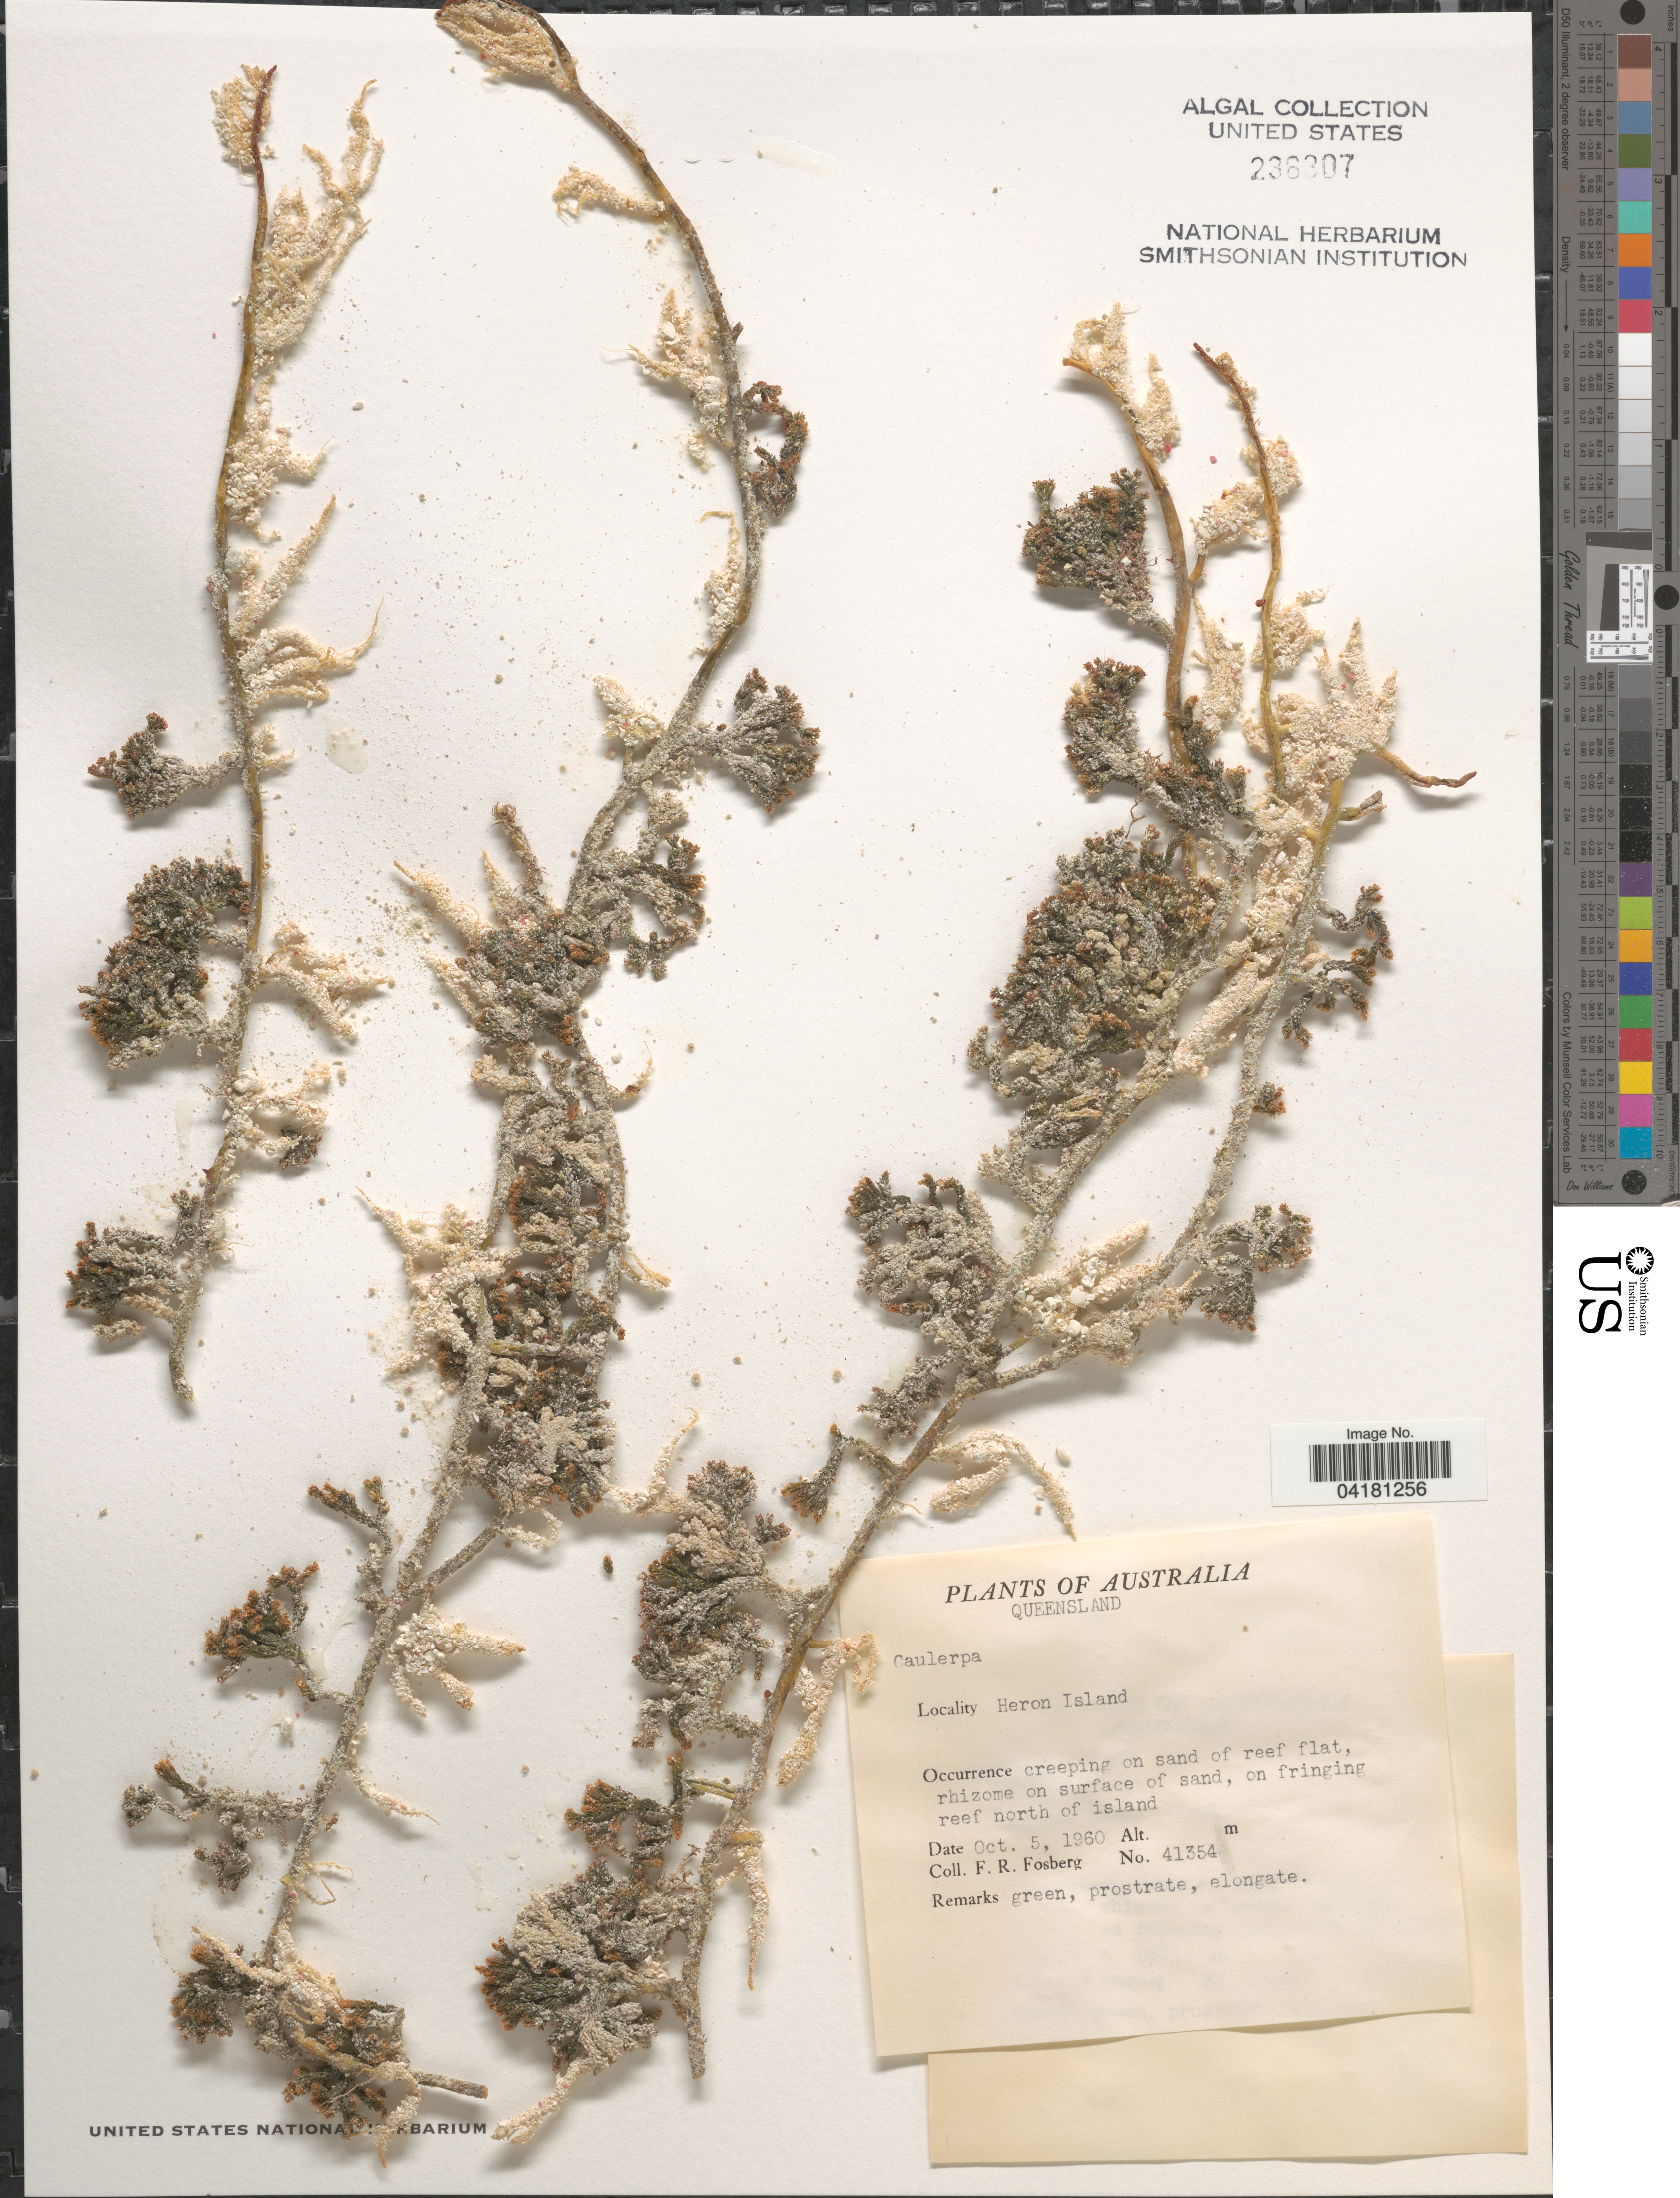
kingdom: Plantae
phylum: Chlorophyta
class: Ulvophyceae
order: Bryopsidales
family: Caulerpaceae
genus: Caulerpa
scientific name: Caulerpa sp.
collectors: F. R. Fosberg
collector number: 41354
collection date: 1960-10-05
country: Australia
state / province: Queensland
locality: Heron Island. Creeping on sand of reef flat, rhizome on surface of sand, on fringing reef north of island.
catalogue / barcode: US 236307